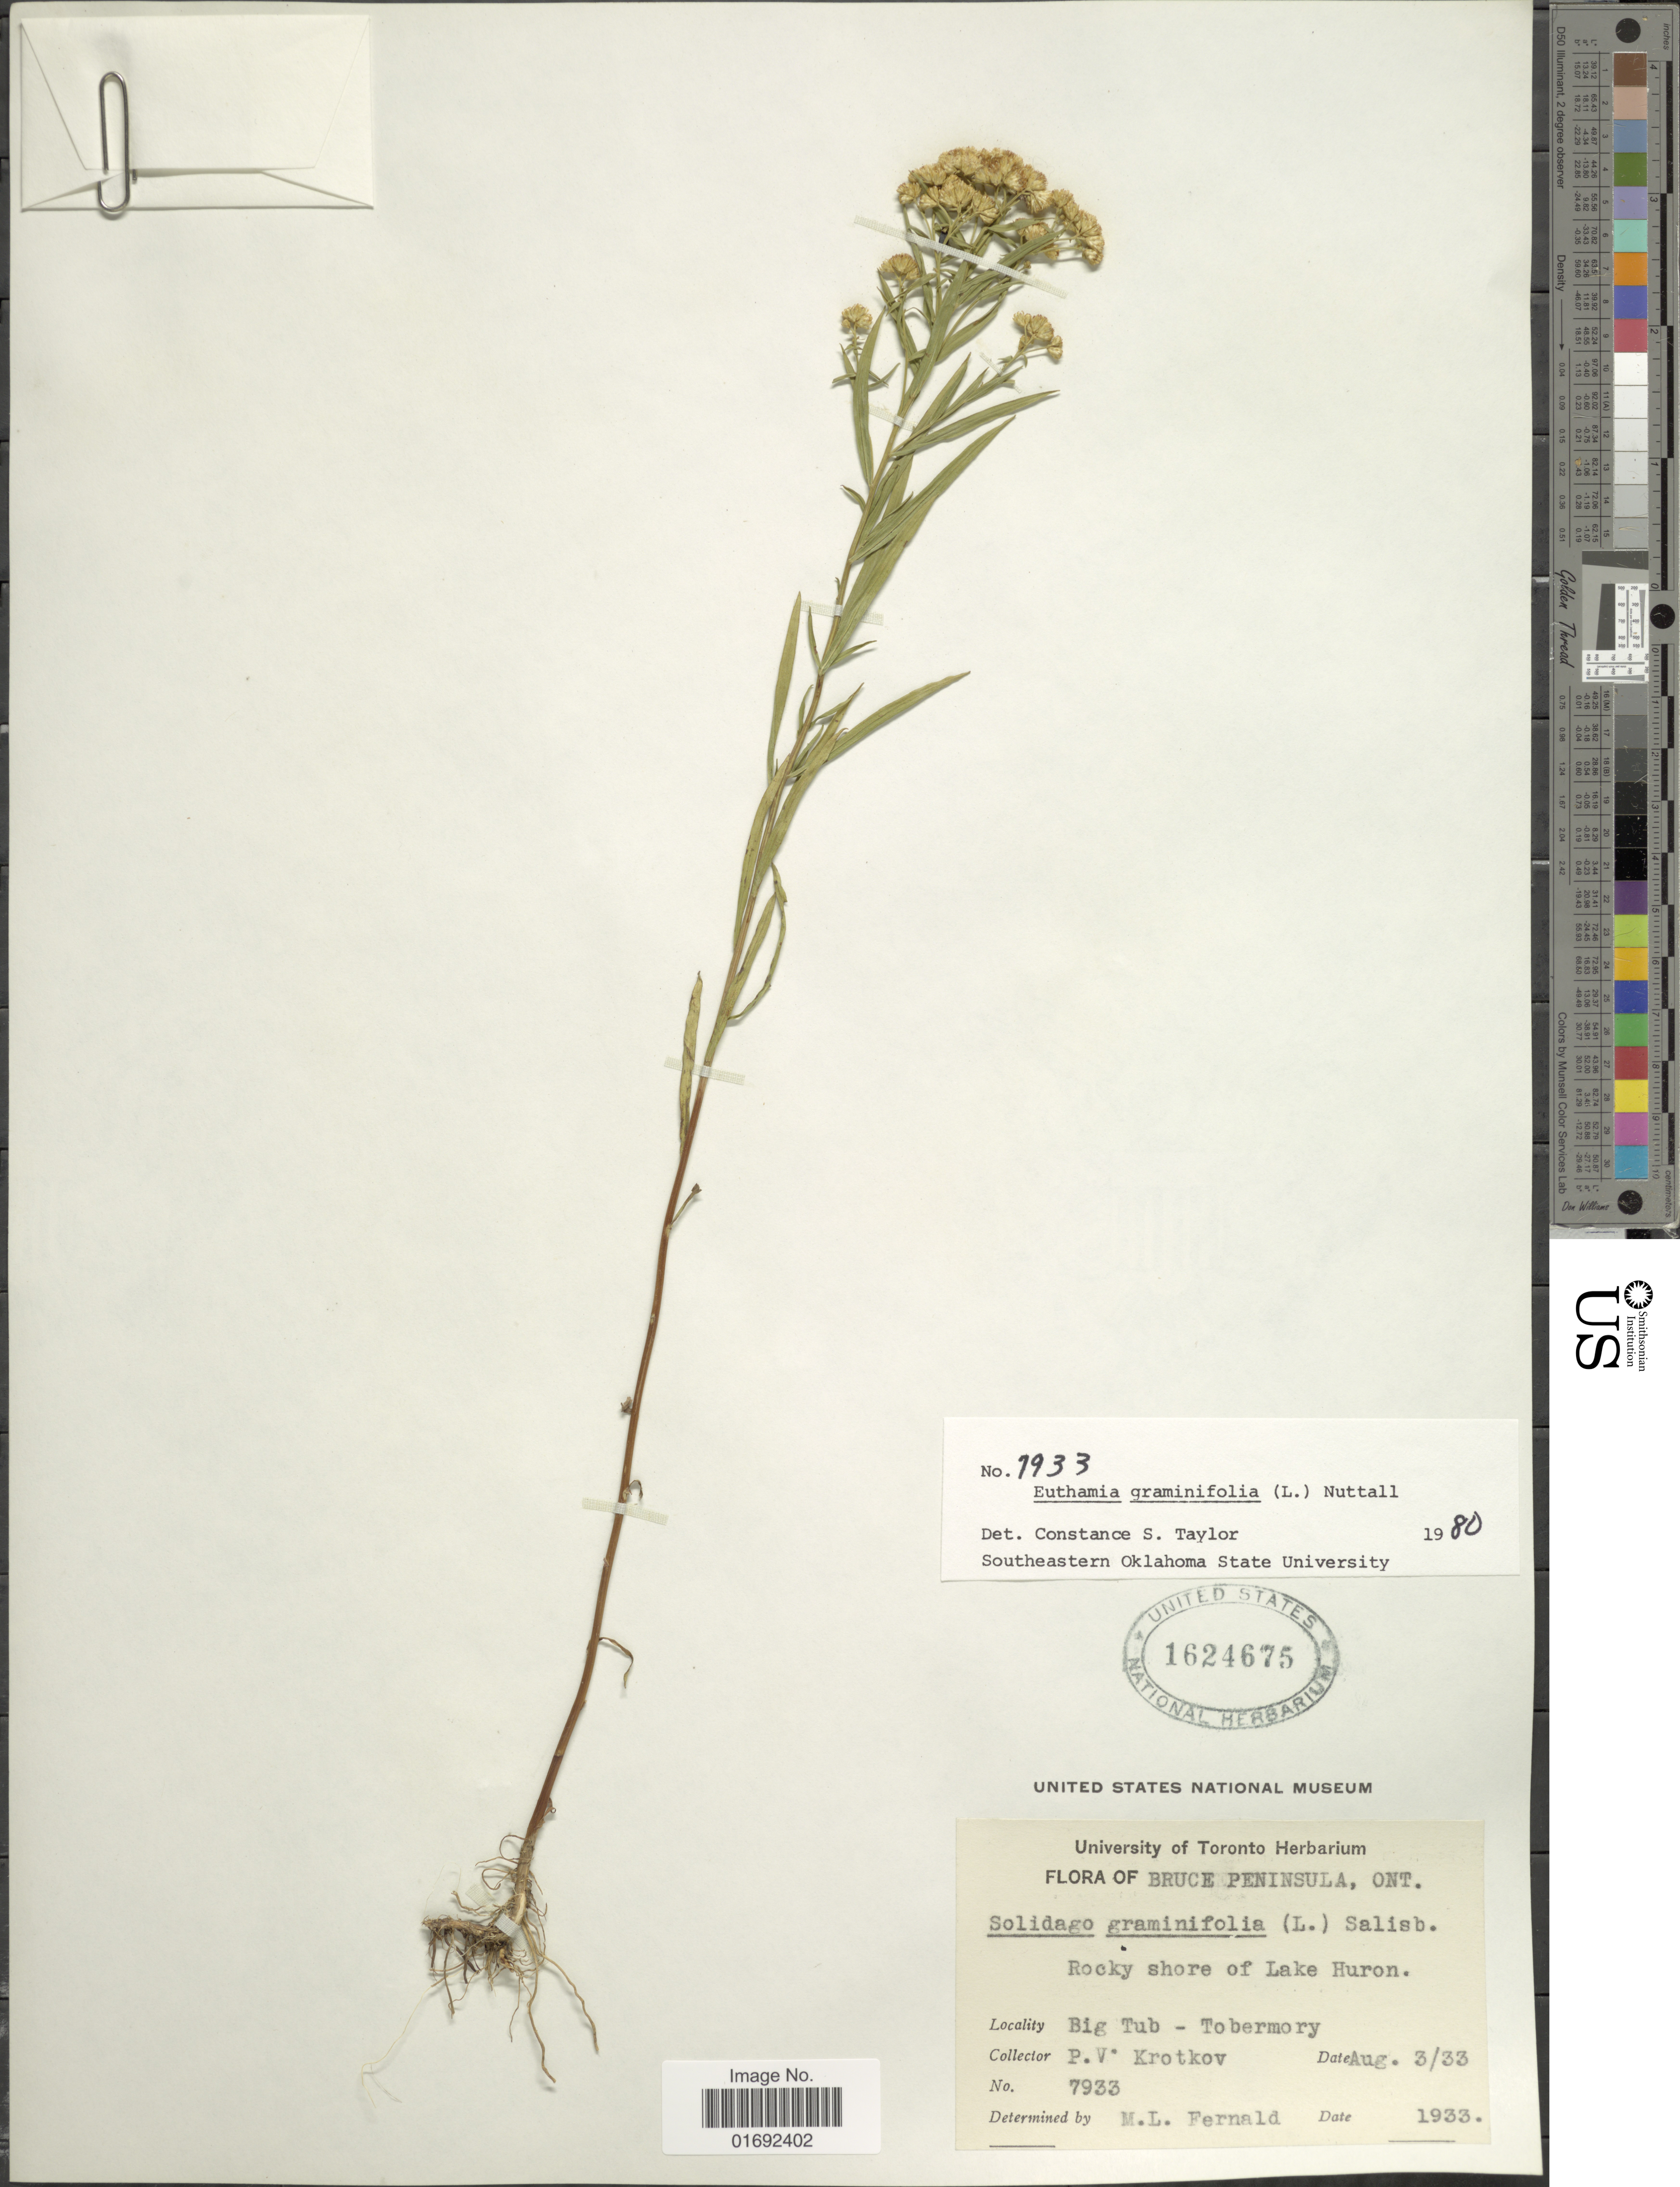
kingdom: Plantae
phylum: Tracheophyta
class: Magnoliopsida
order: Asterales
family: Asteraceae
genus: Euthamia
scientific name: Euthamia graminifolia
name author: (L.) Nutt.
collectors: P. V. Krotkov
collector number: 7933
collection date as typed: Transcribed d/m/y: 3/8/33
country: Canada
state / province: Ontario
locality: Bruce Peninsula, Ont., Big Tub-Tobermory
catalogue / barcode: US 1624675